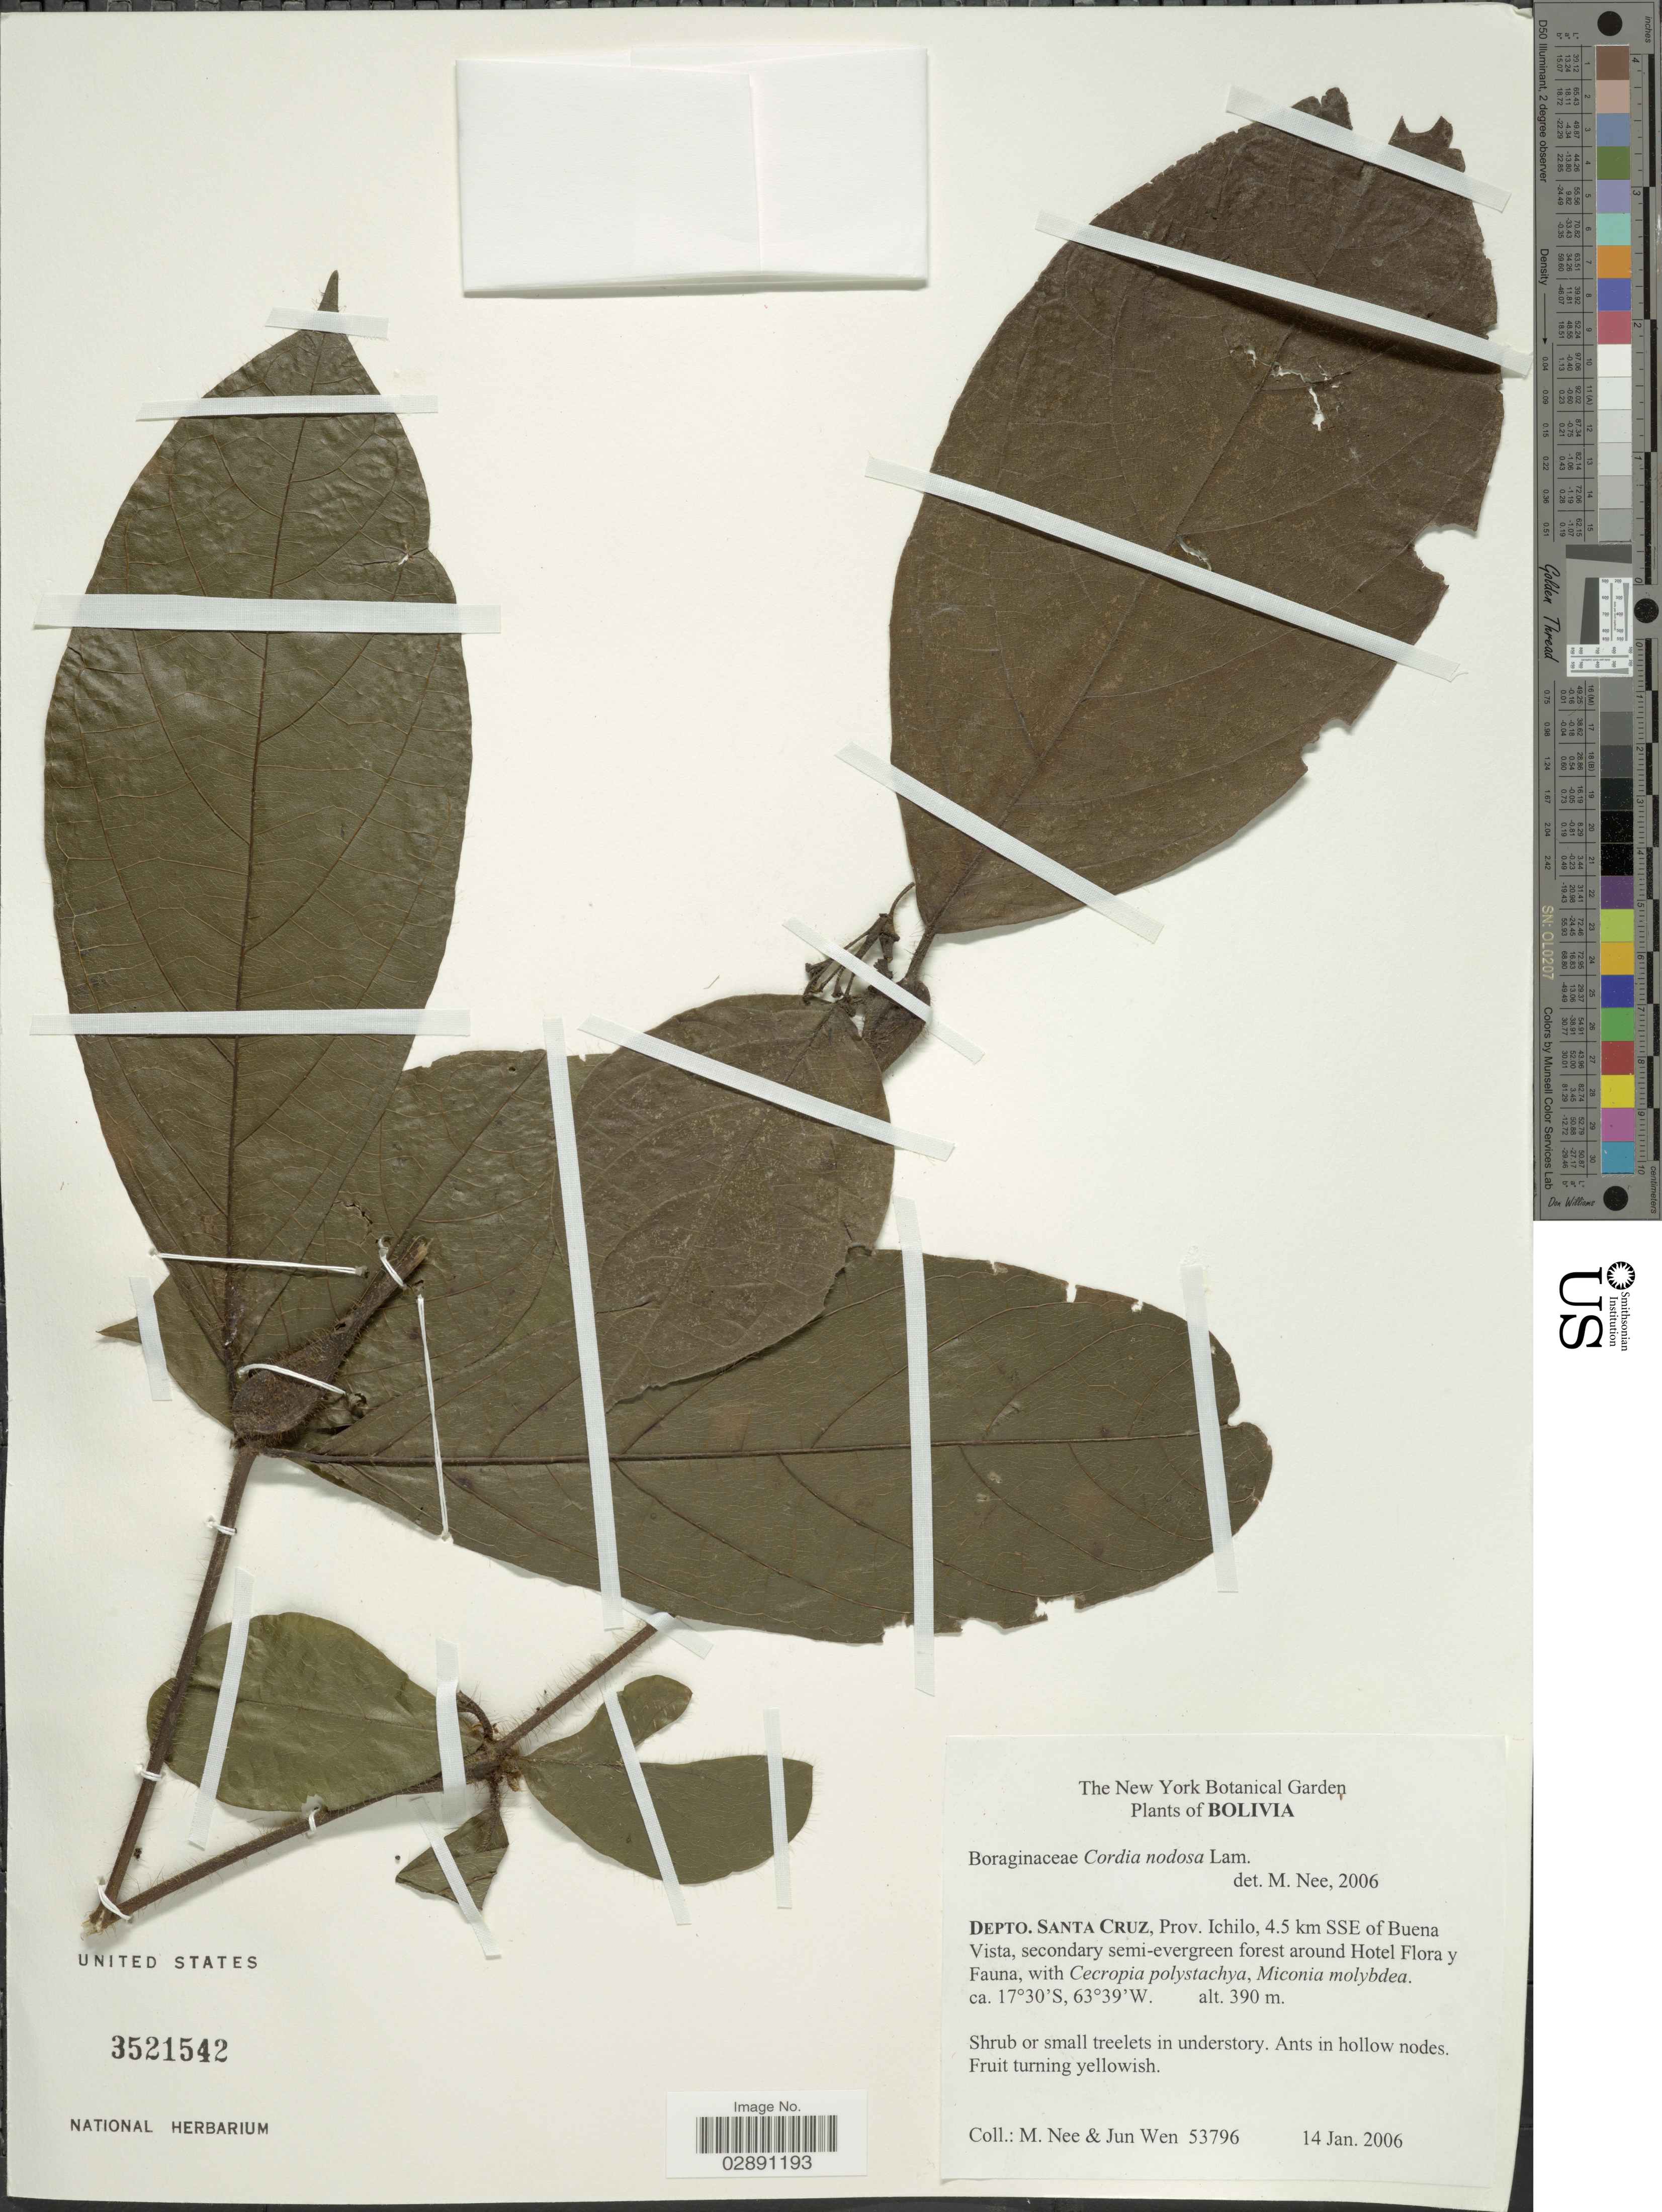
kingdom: Plantae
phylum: Tracheophyta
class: Magnoliopsida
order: Boraginales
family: Cordiaceae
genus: Cordia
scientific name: Cordia nodosa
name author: Lam.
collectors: M. Nee & J. Wen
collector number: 53796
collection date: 2006-01-14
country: Bolivia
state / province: Santa Cruz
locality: Depto. Santa Cruz, Prov. Ichilo, 4.5 km SSE of Buena Vista, secondary semi-evergreen forest around Hotel Flora y Fauna.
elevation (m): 390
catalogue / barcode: US 3521542